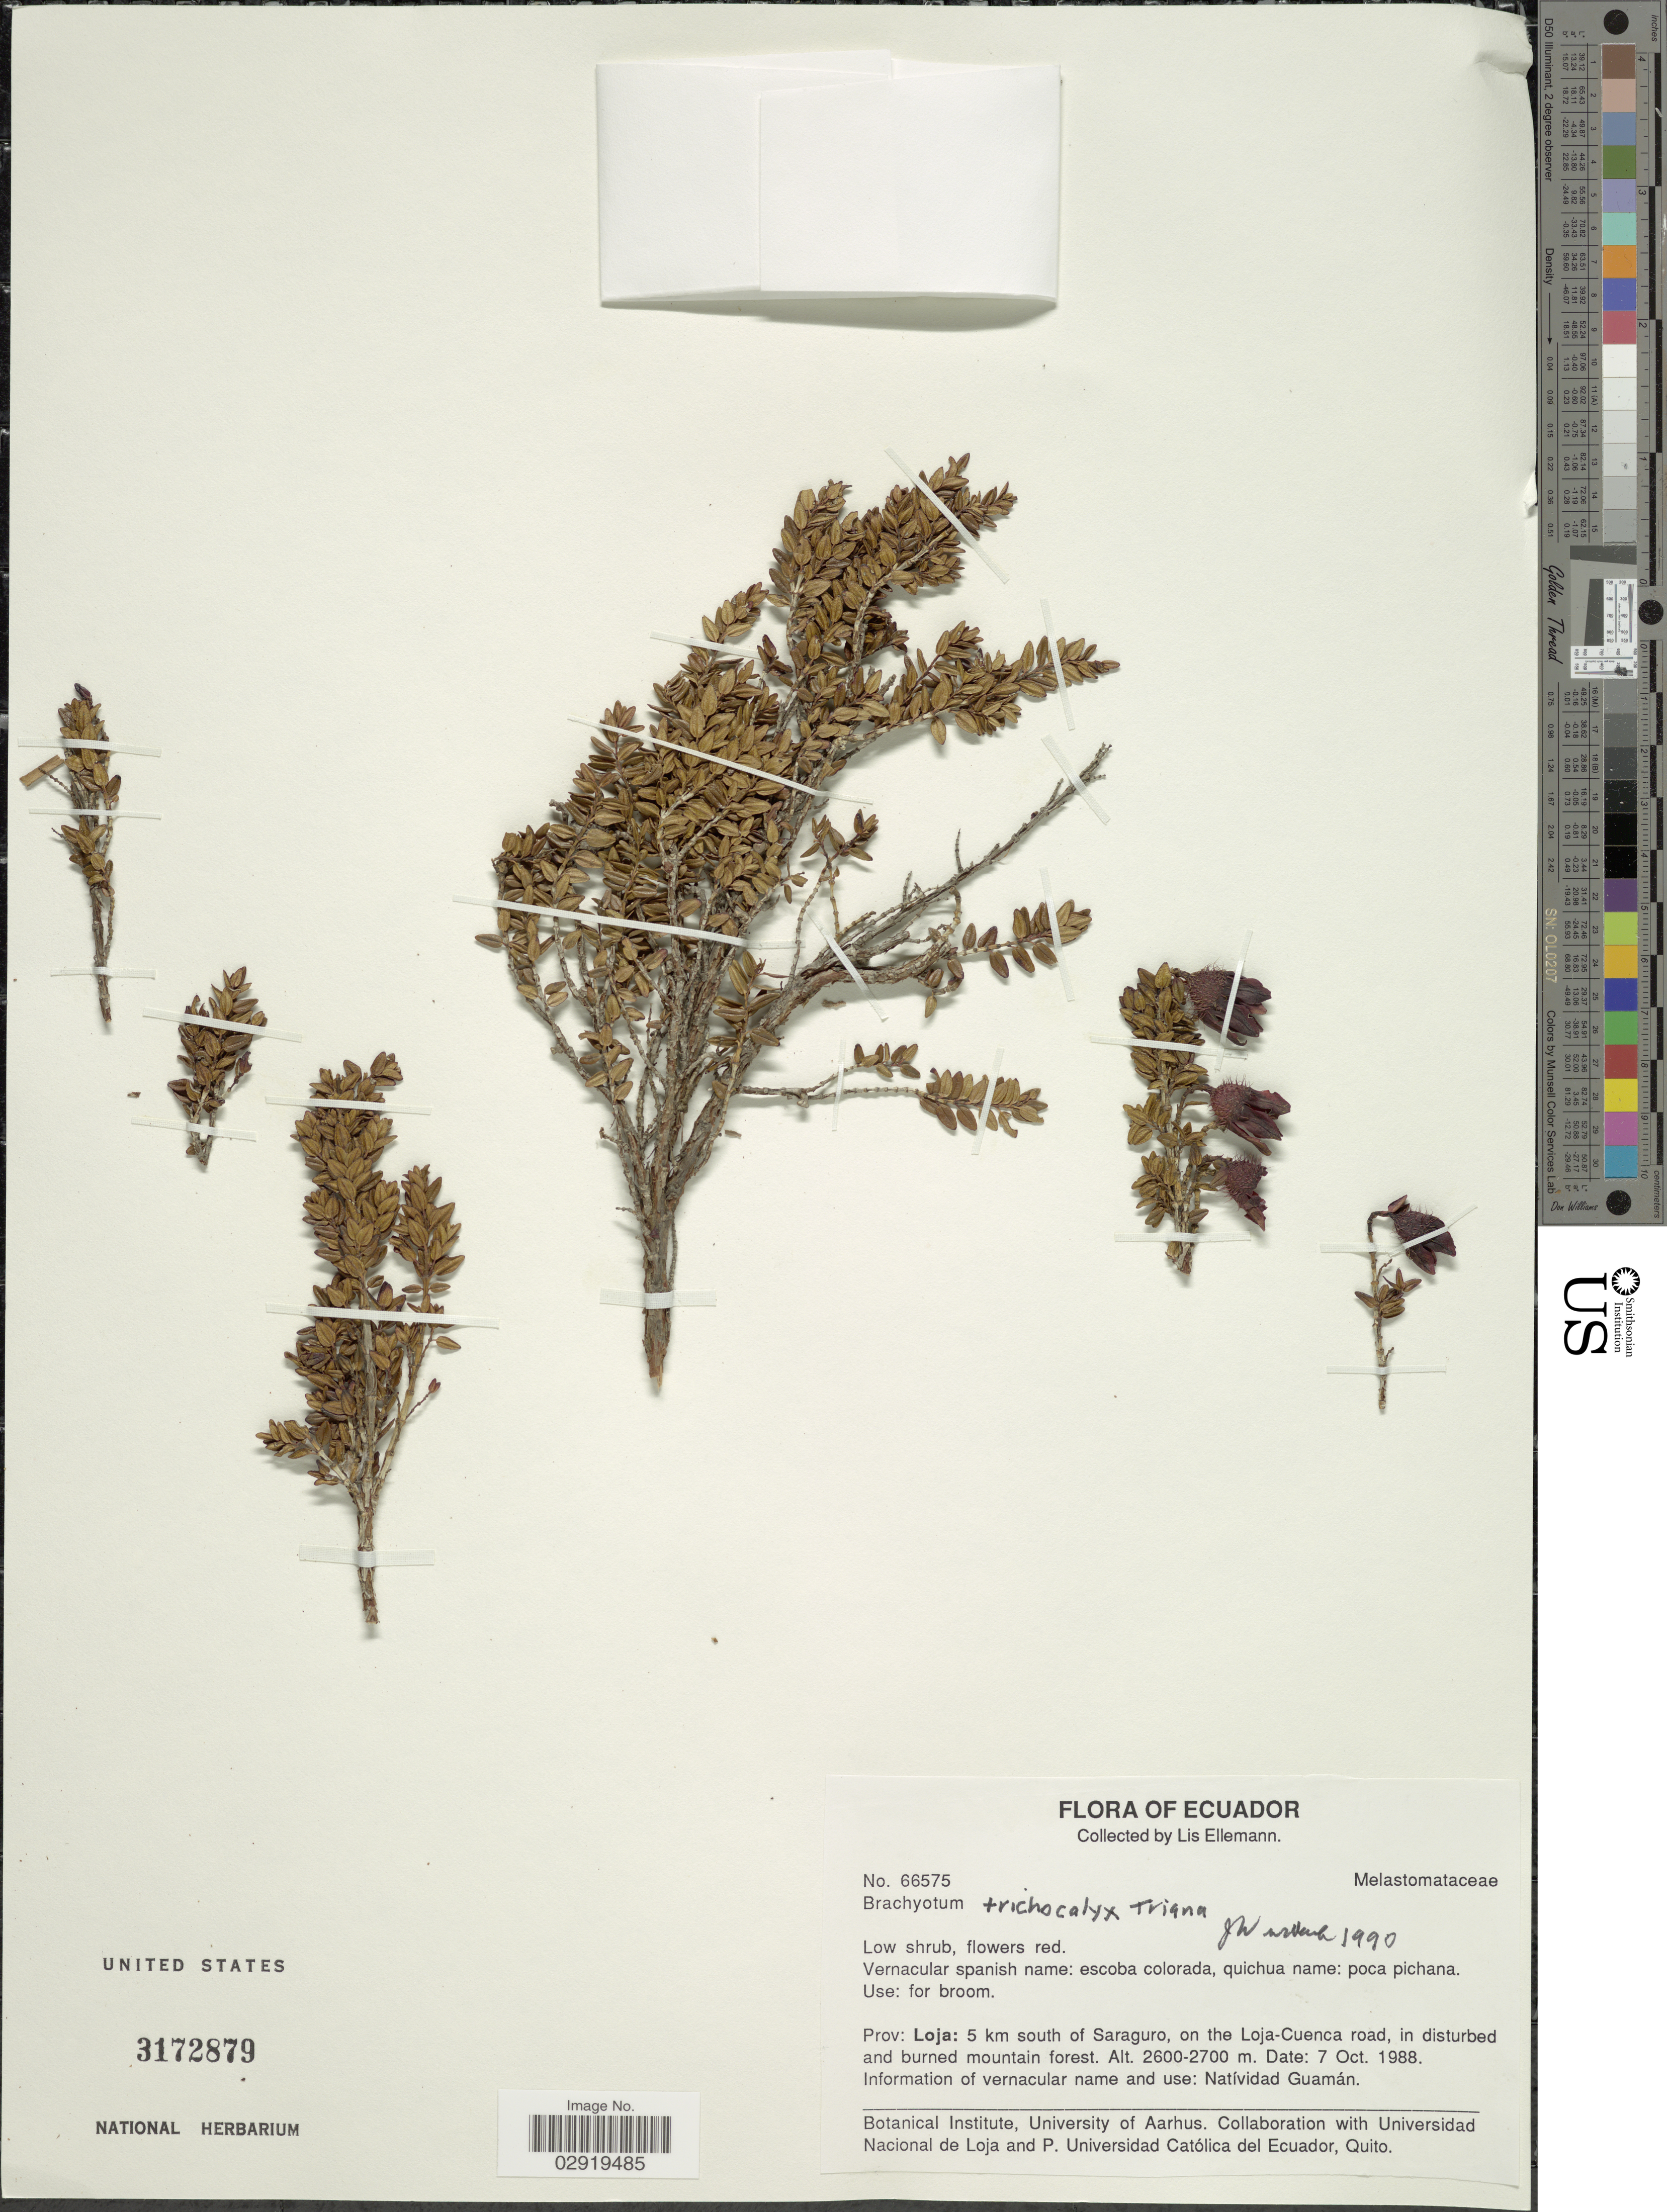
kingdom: Plantae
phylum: Tracheophyta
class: Magnoliopsida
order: Myrtales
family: Melastomataceae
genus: Brachyotum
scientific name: Brachyotum trichocalyx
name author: Triana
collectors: L. Ellemann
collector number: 66575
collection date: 1988-10-07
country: Ecuador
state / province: Loja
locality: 5 km south of Saraguro, on the Loja-Cuenca road.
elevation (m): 2600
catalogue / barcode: US 3172879